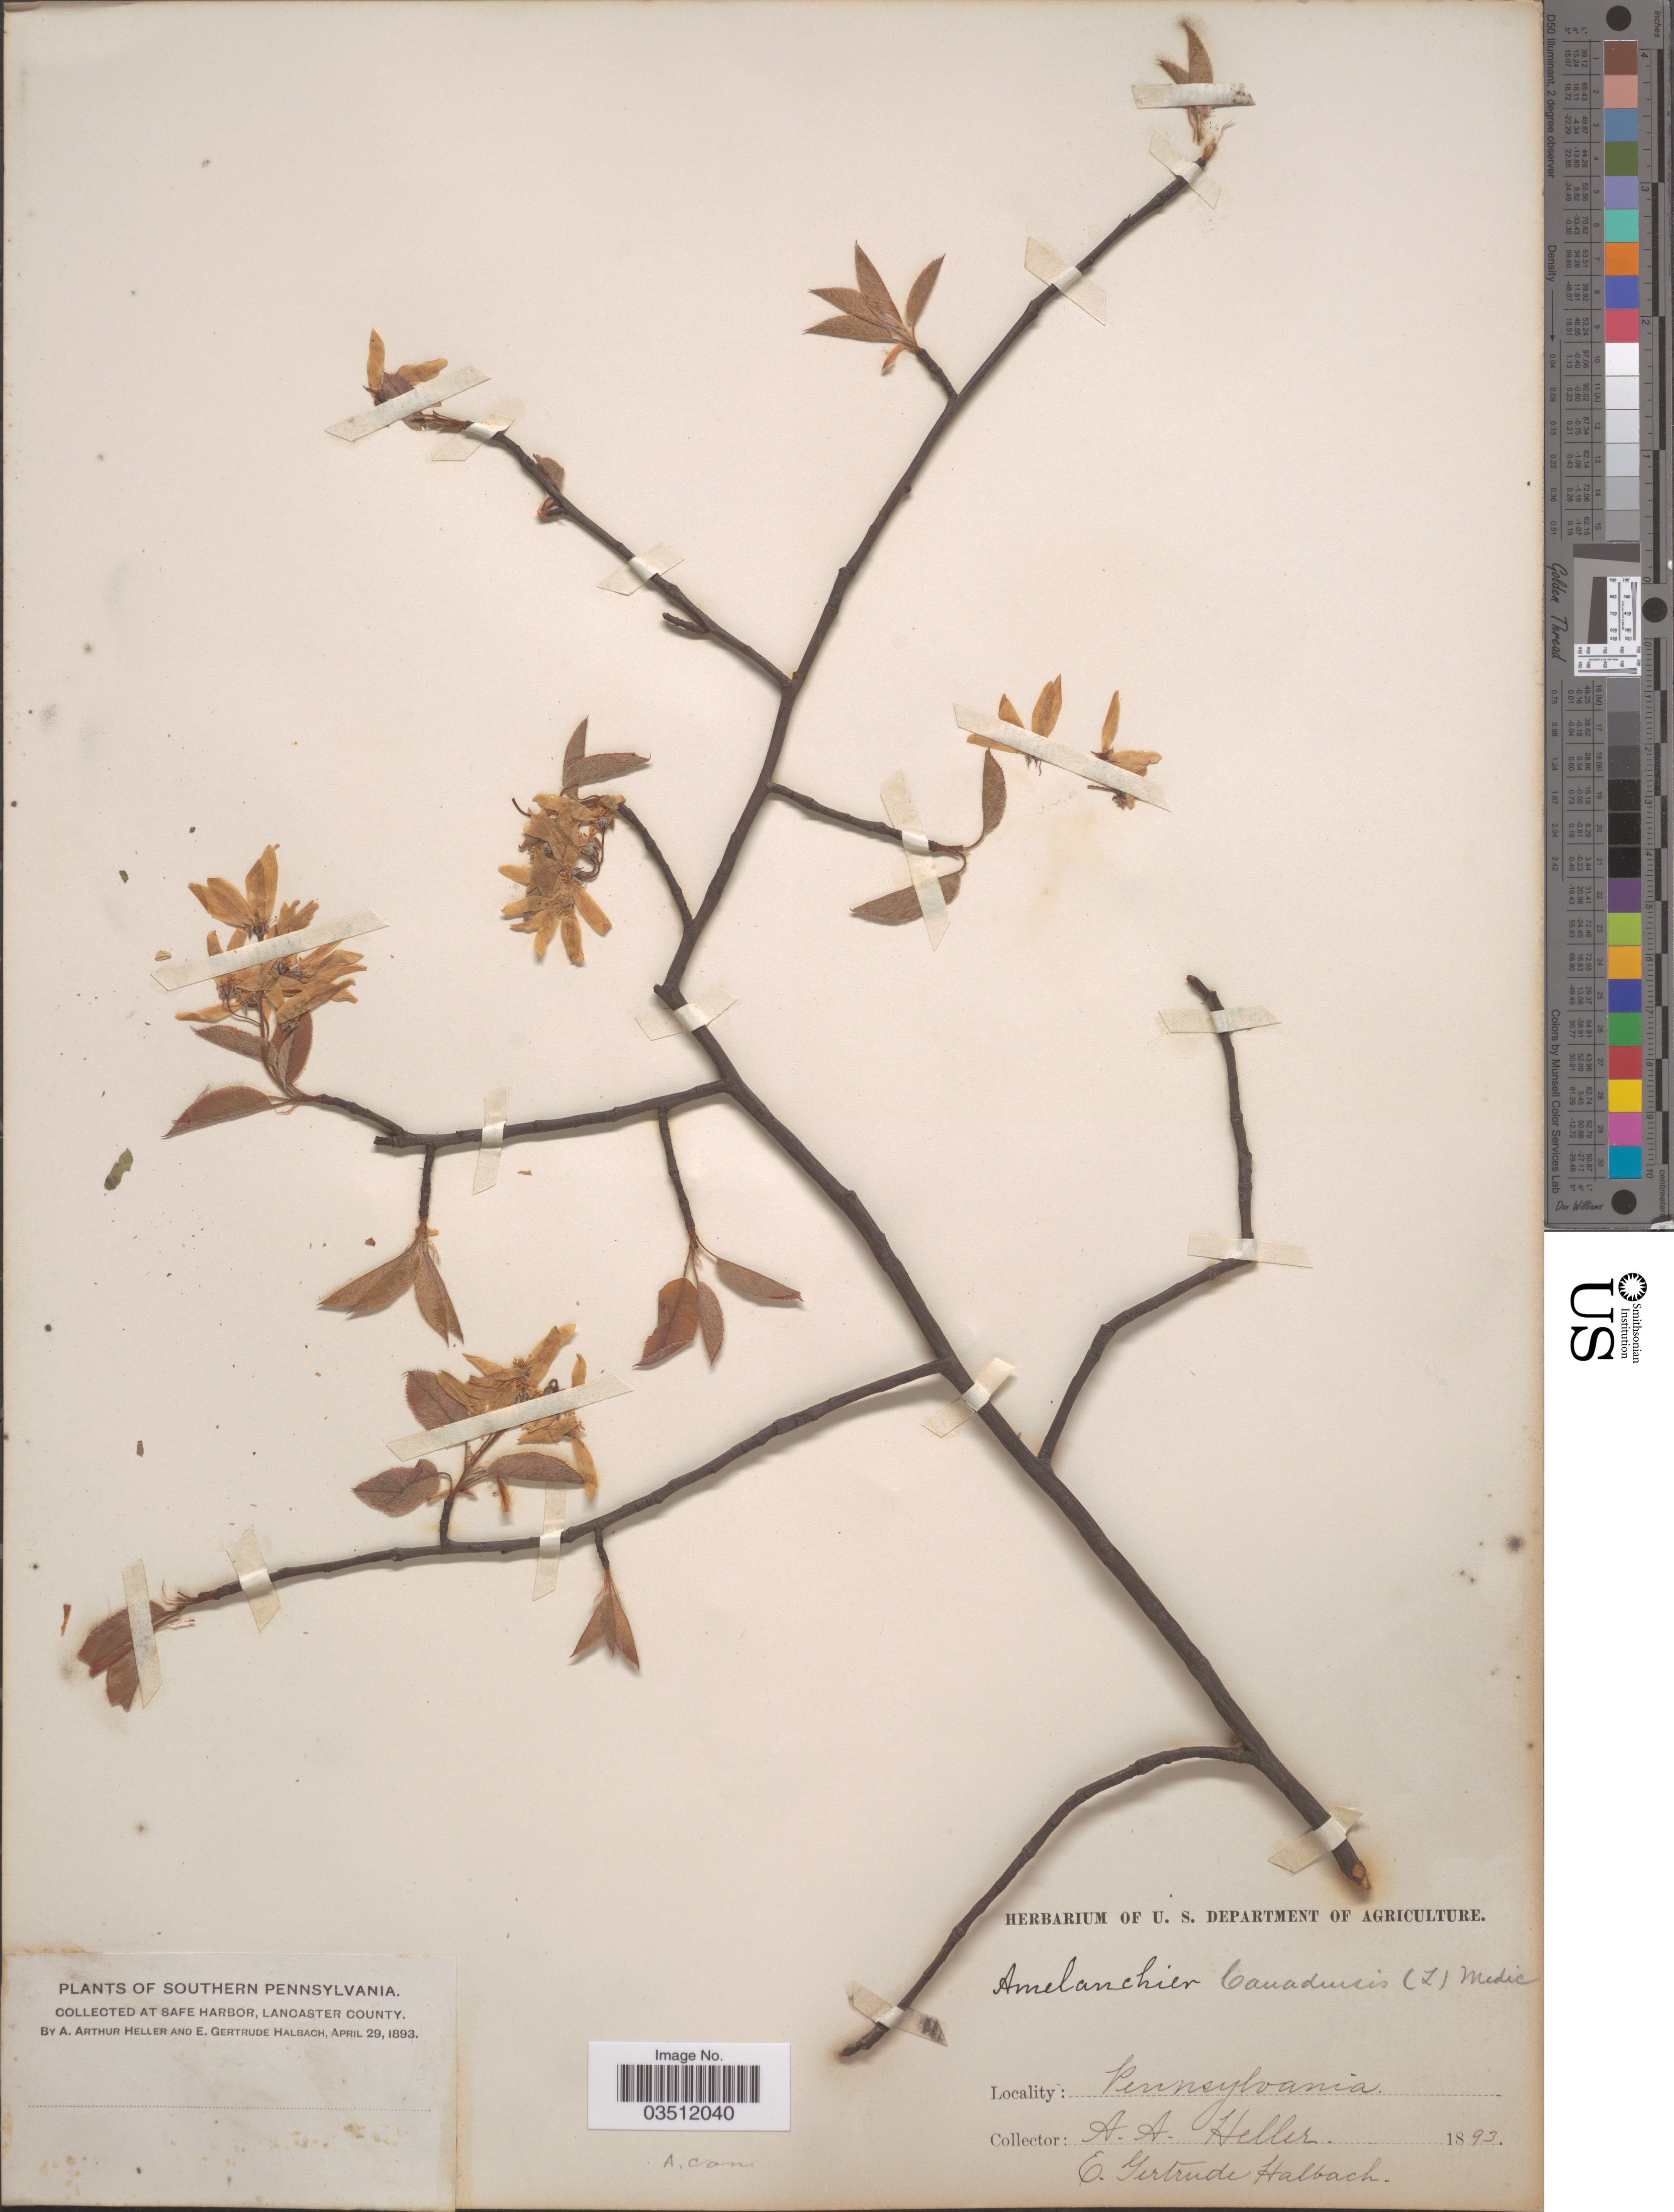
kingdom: Plantae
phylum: Tracheophyta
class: Magnoliopsida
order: Rosales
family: Rosaceae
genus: Amelanchier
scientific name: Amelanchier canadensis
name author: (L.) Medic.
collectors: A. A. Heller & E. G. Halbach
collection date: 1893-04-29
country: United States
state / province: Pennsylvania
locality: Southern Pennsylvania. Safe Harbor, Lancaster County.